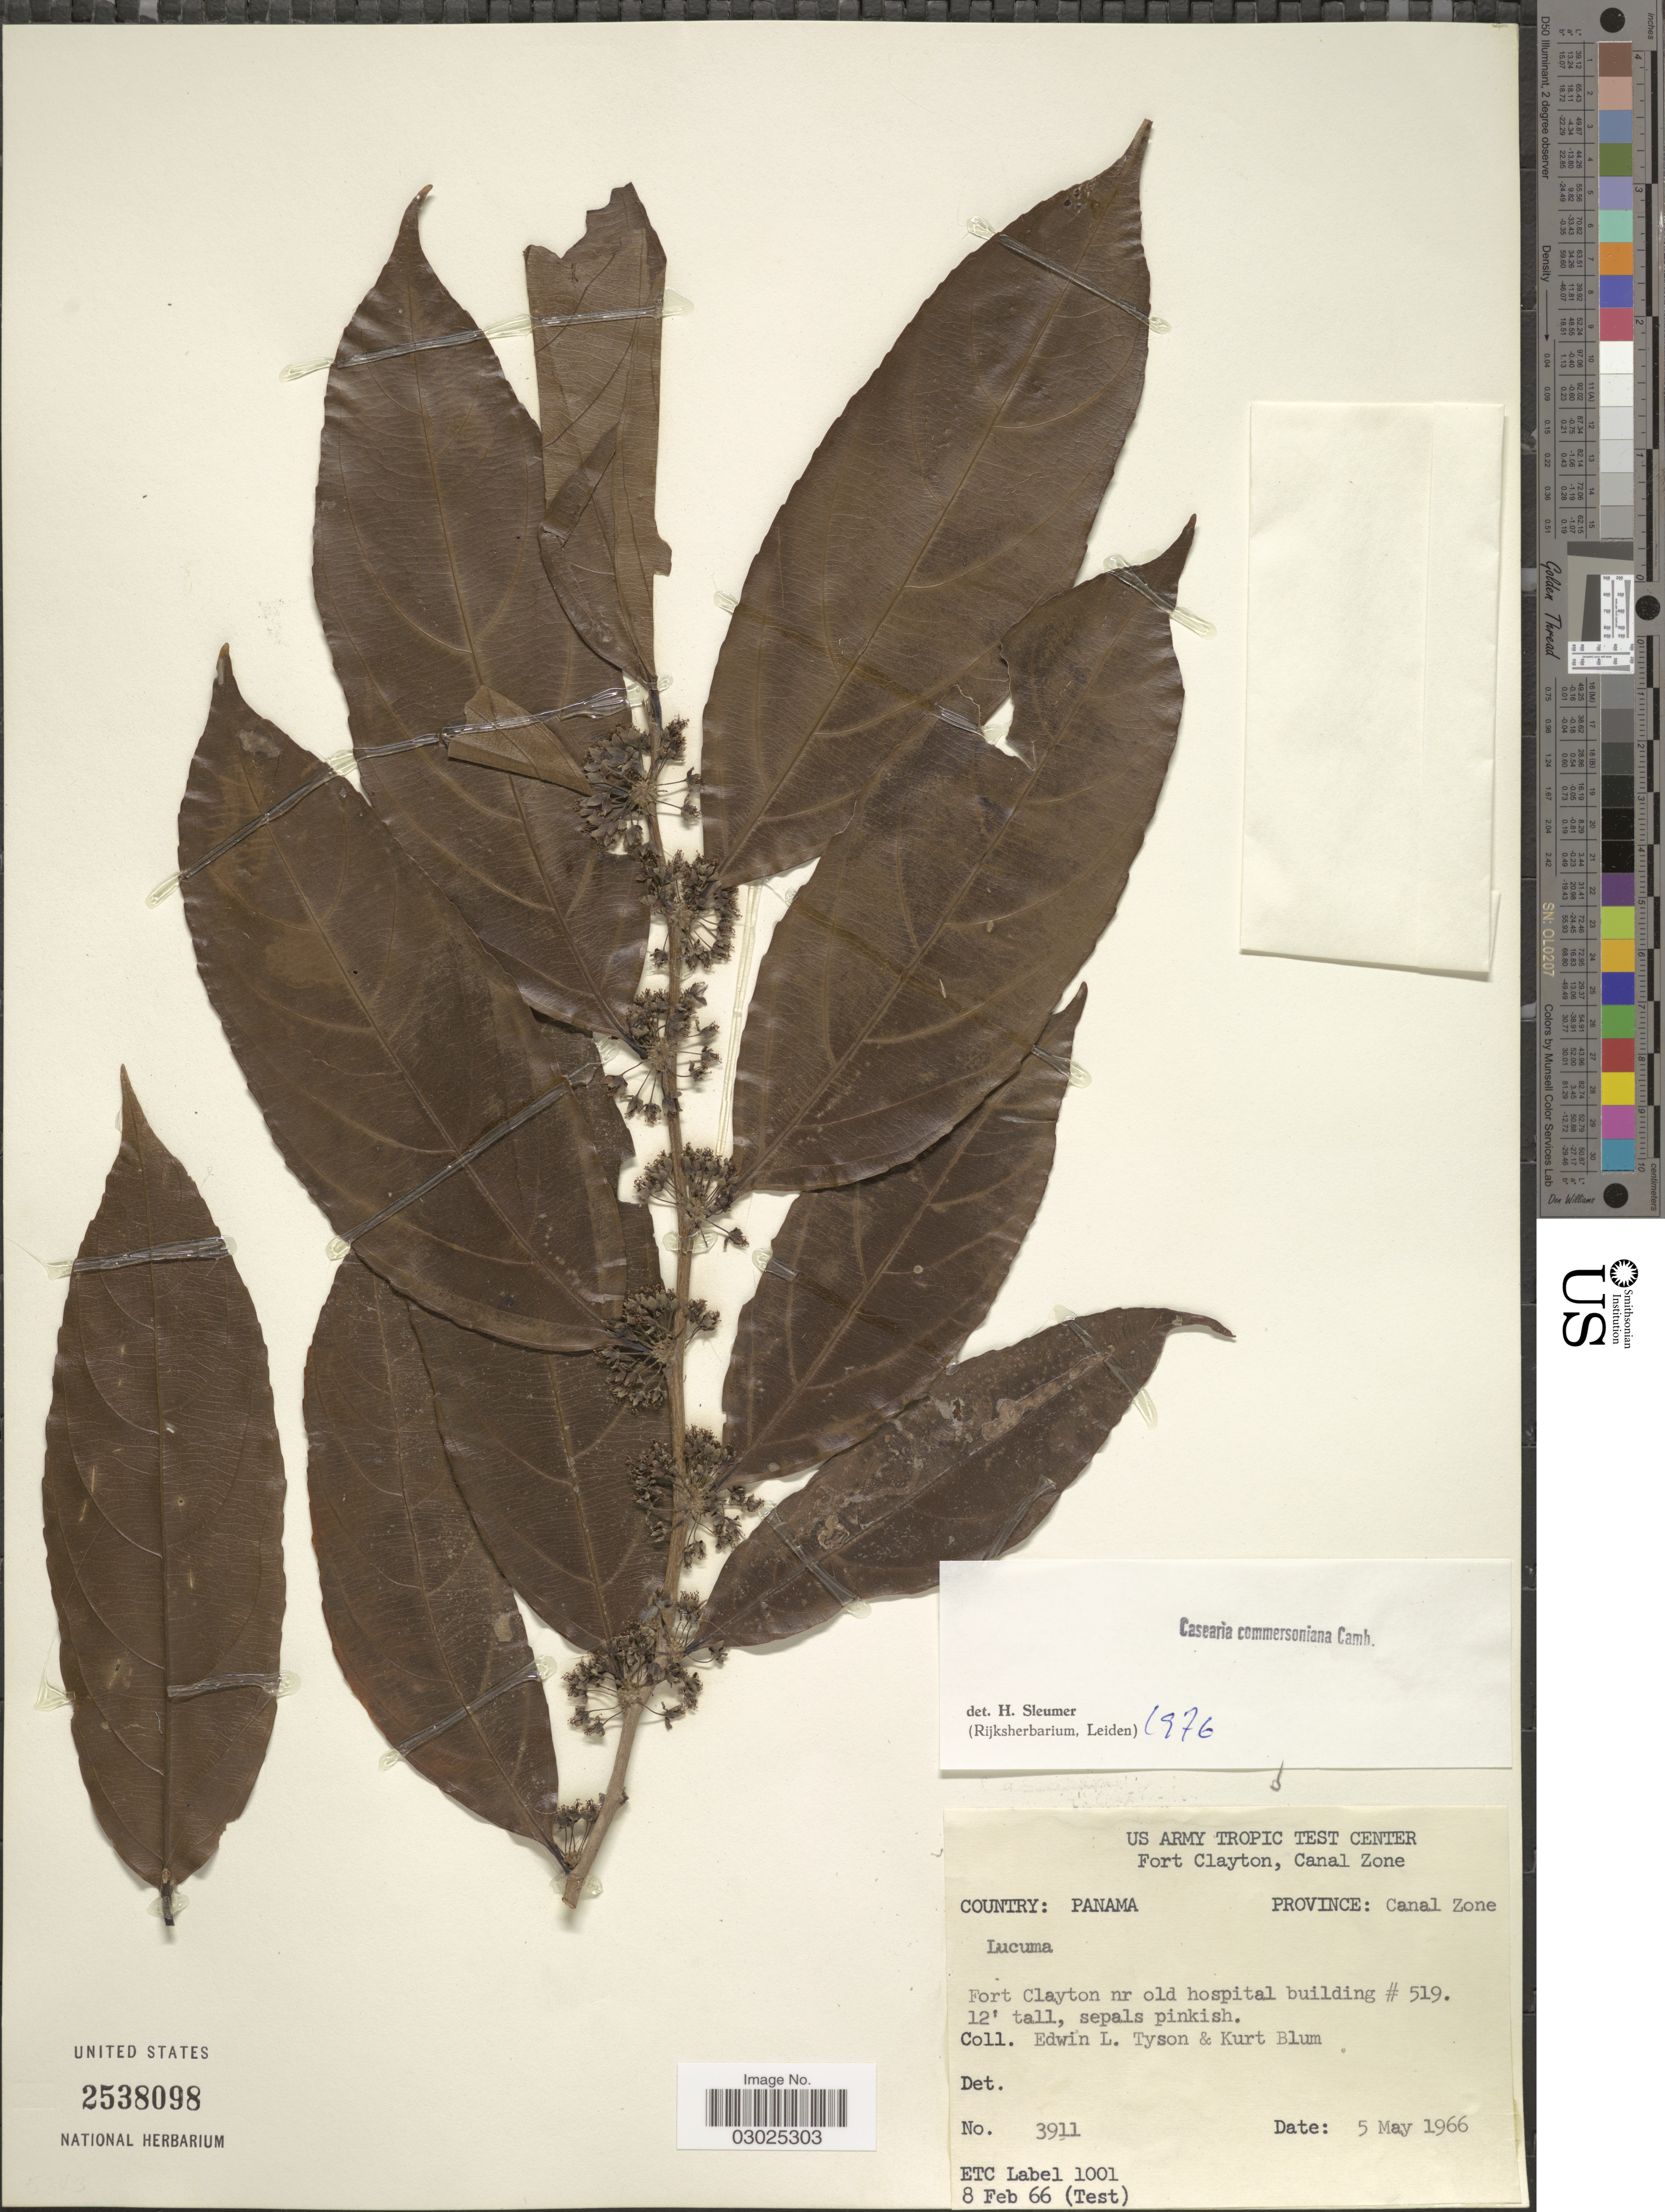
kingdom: Plantae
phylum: Tracheophyta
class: Magnoliopsida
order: Malpighiales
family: Salicaceae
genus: Piparea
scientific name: Piparea dentata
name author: Aubl.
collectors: E. L. Tyson & K. E. Blum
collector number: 3911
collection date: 1966-05-05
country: Panama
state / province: Colón / Panamá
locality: Province: Canal Zone. Fort Clayton nr old hospital building # 519.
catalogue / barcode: US 2538098